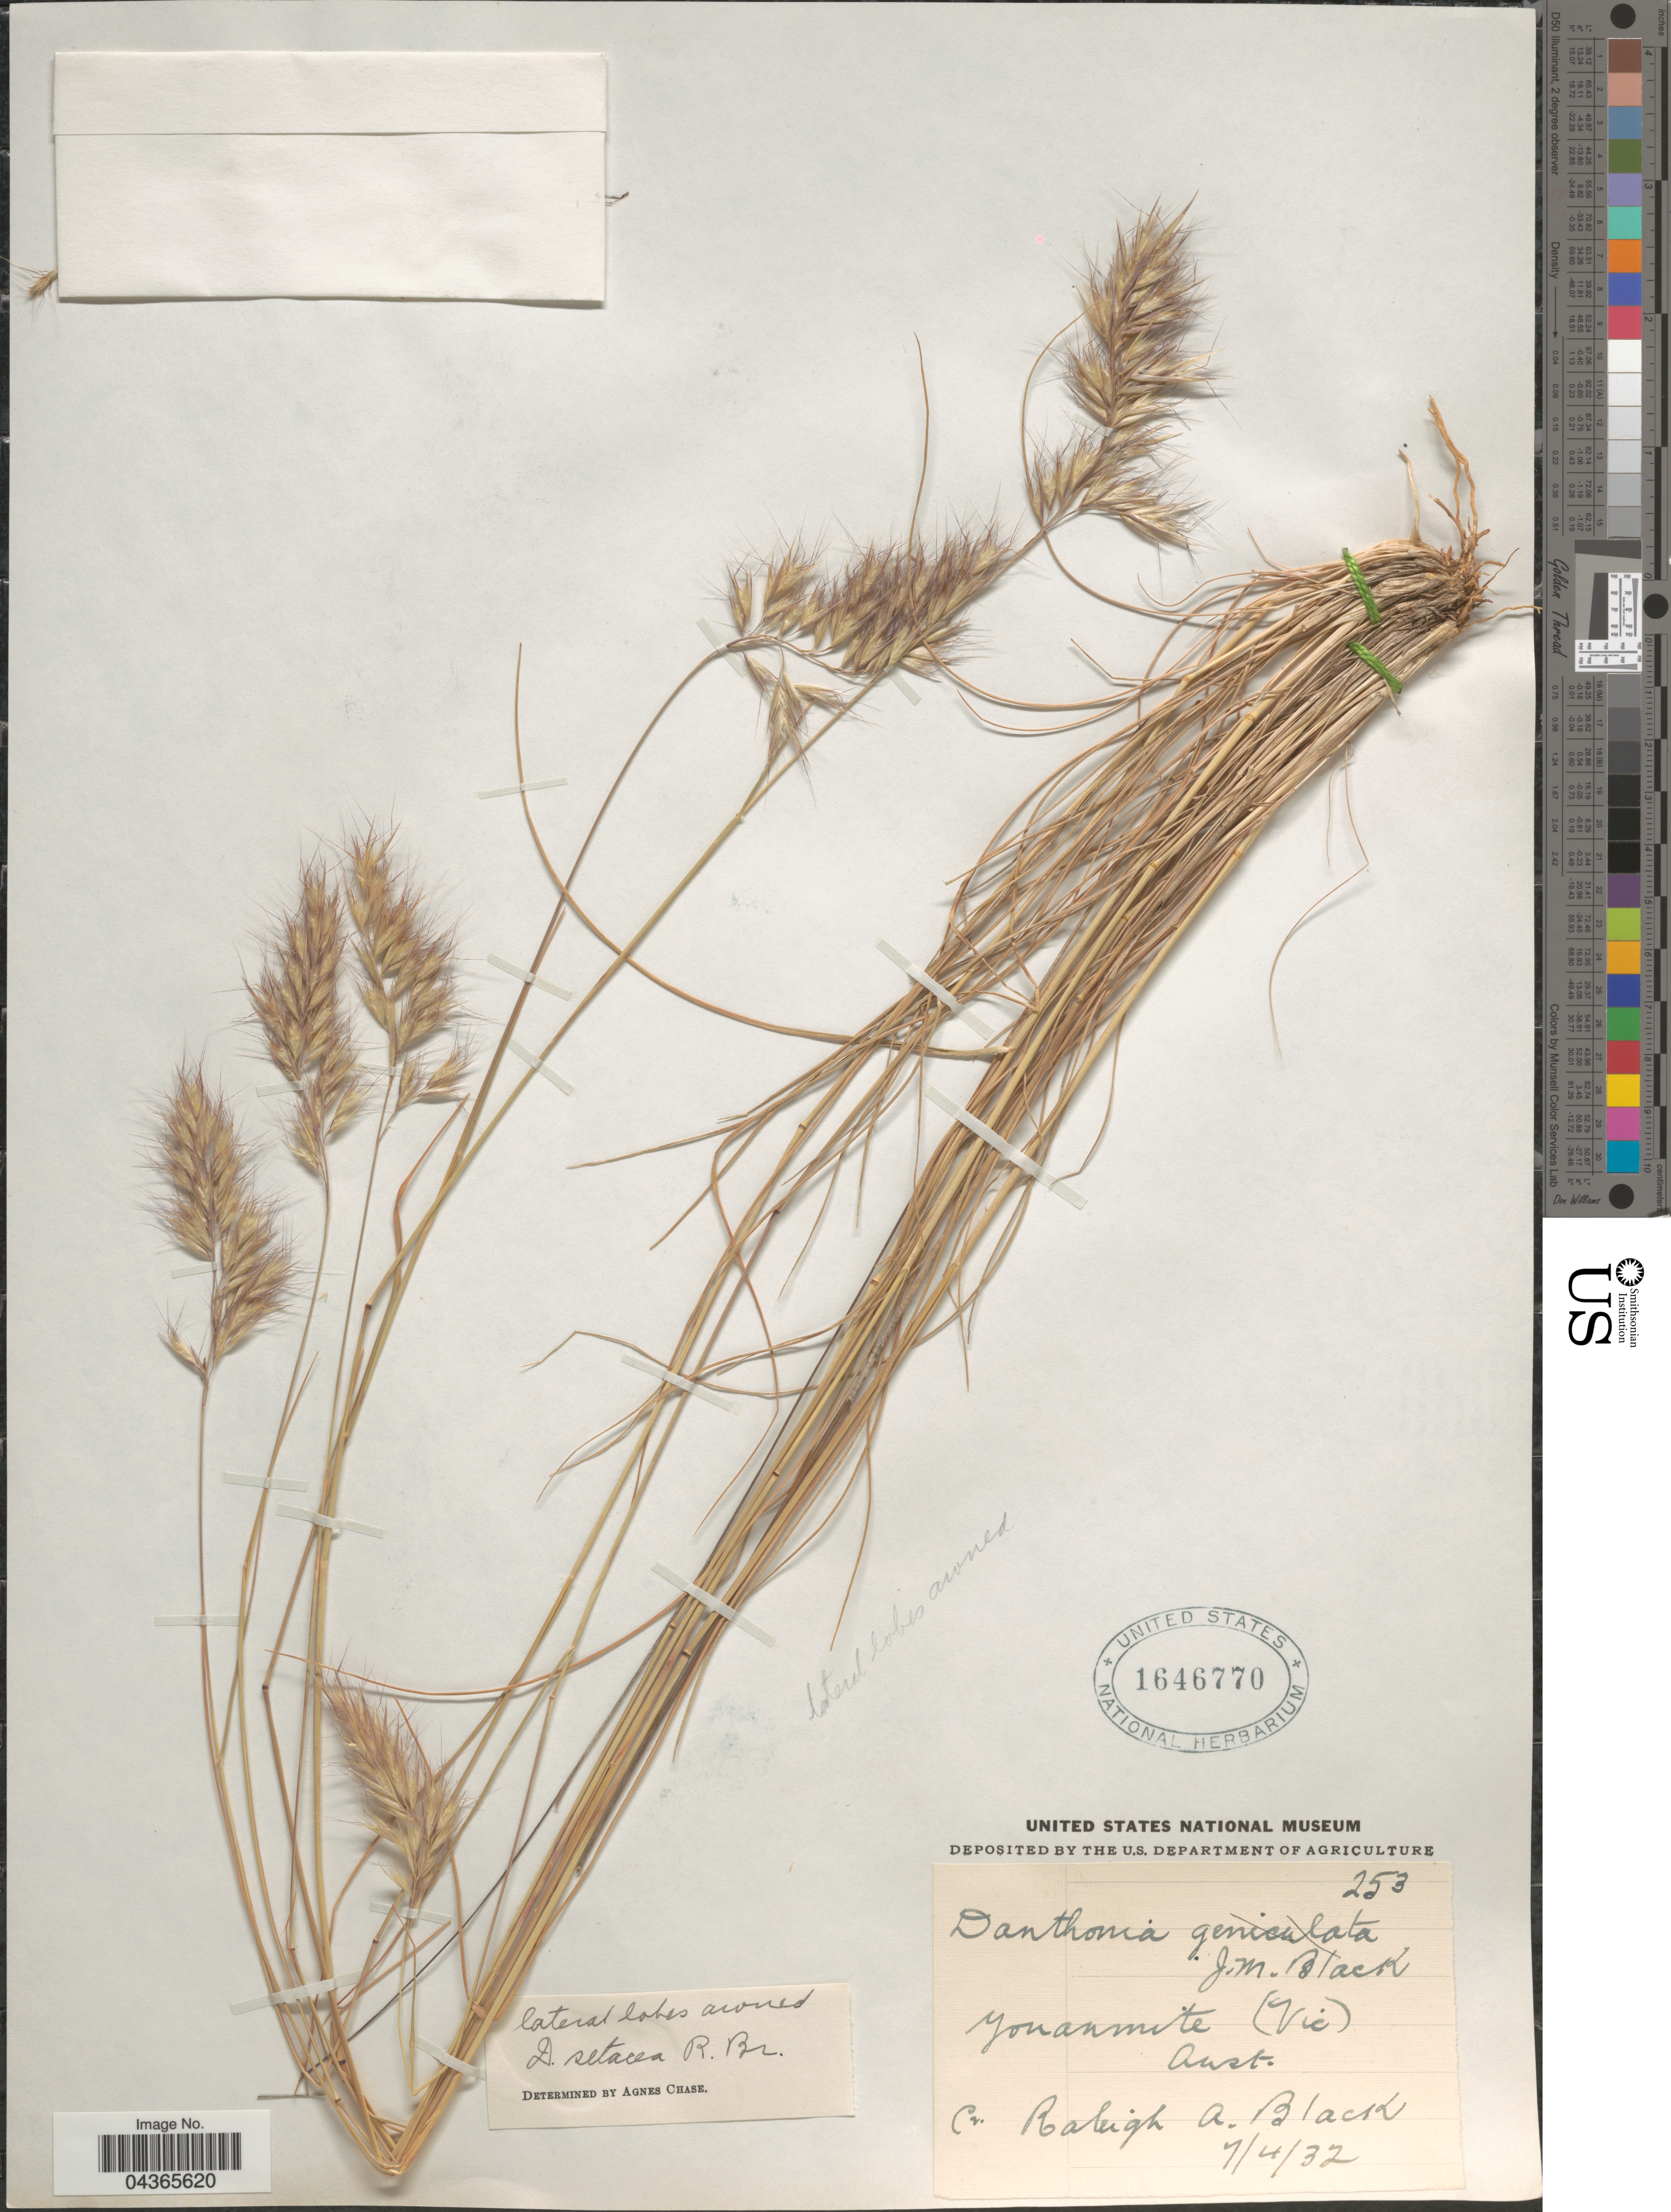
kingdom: Plantae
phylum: Tracheophyta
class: Liliopsida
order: Poales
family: Poaceae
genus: Rytidosperma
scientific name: Rytidosperma setaceum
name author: (R. Br.) Connor & Edgar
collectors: R. A. Black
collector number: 253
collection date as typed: Transcribed d/m/y: 7/4/32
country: Australia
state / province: Victoria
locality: Youanmite (Vic).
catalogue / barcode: US 1646770